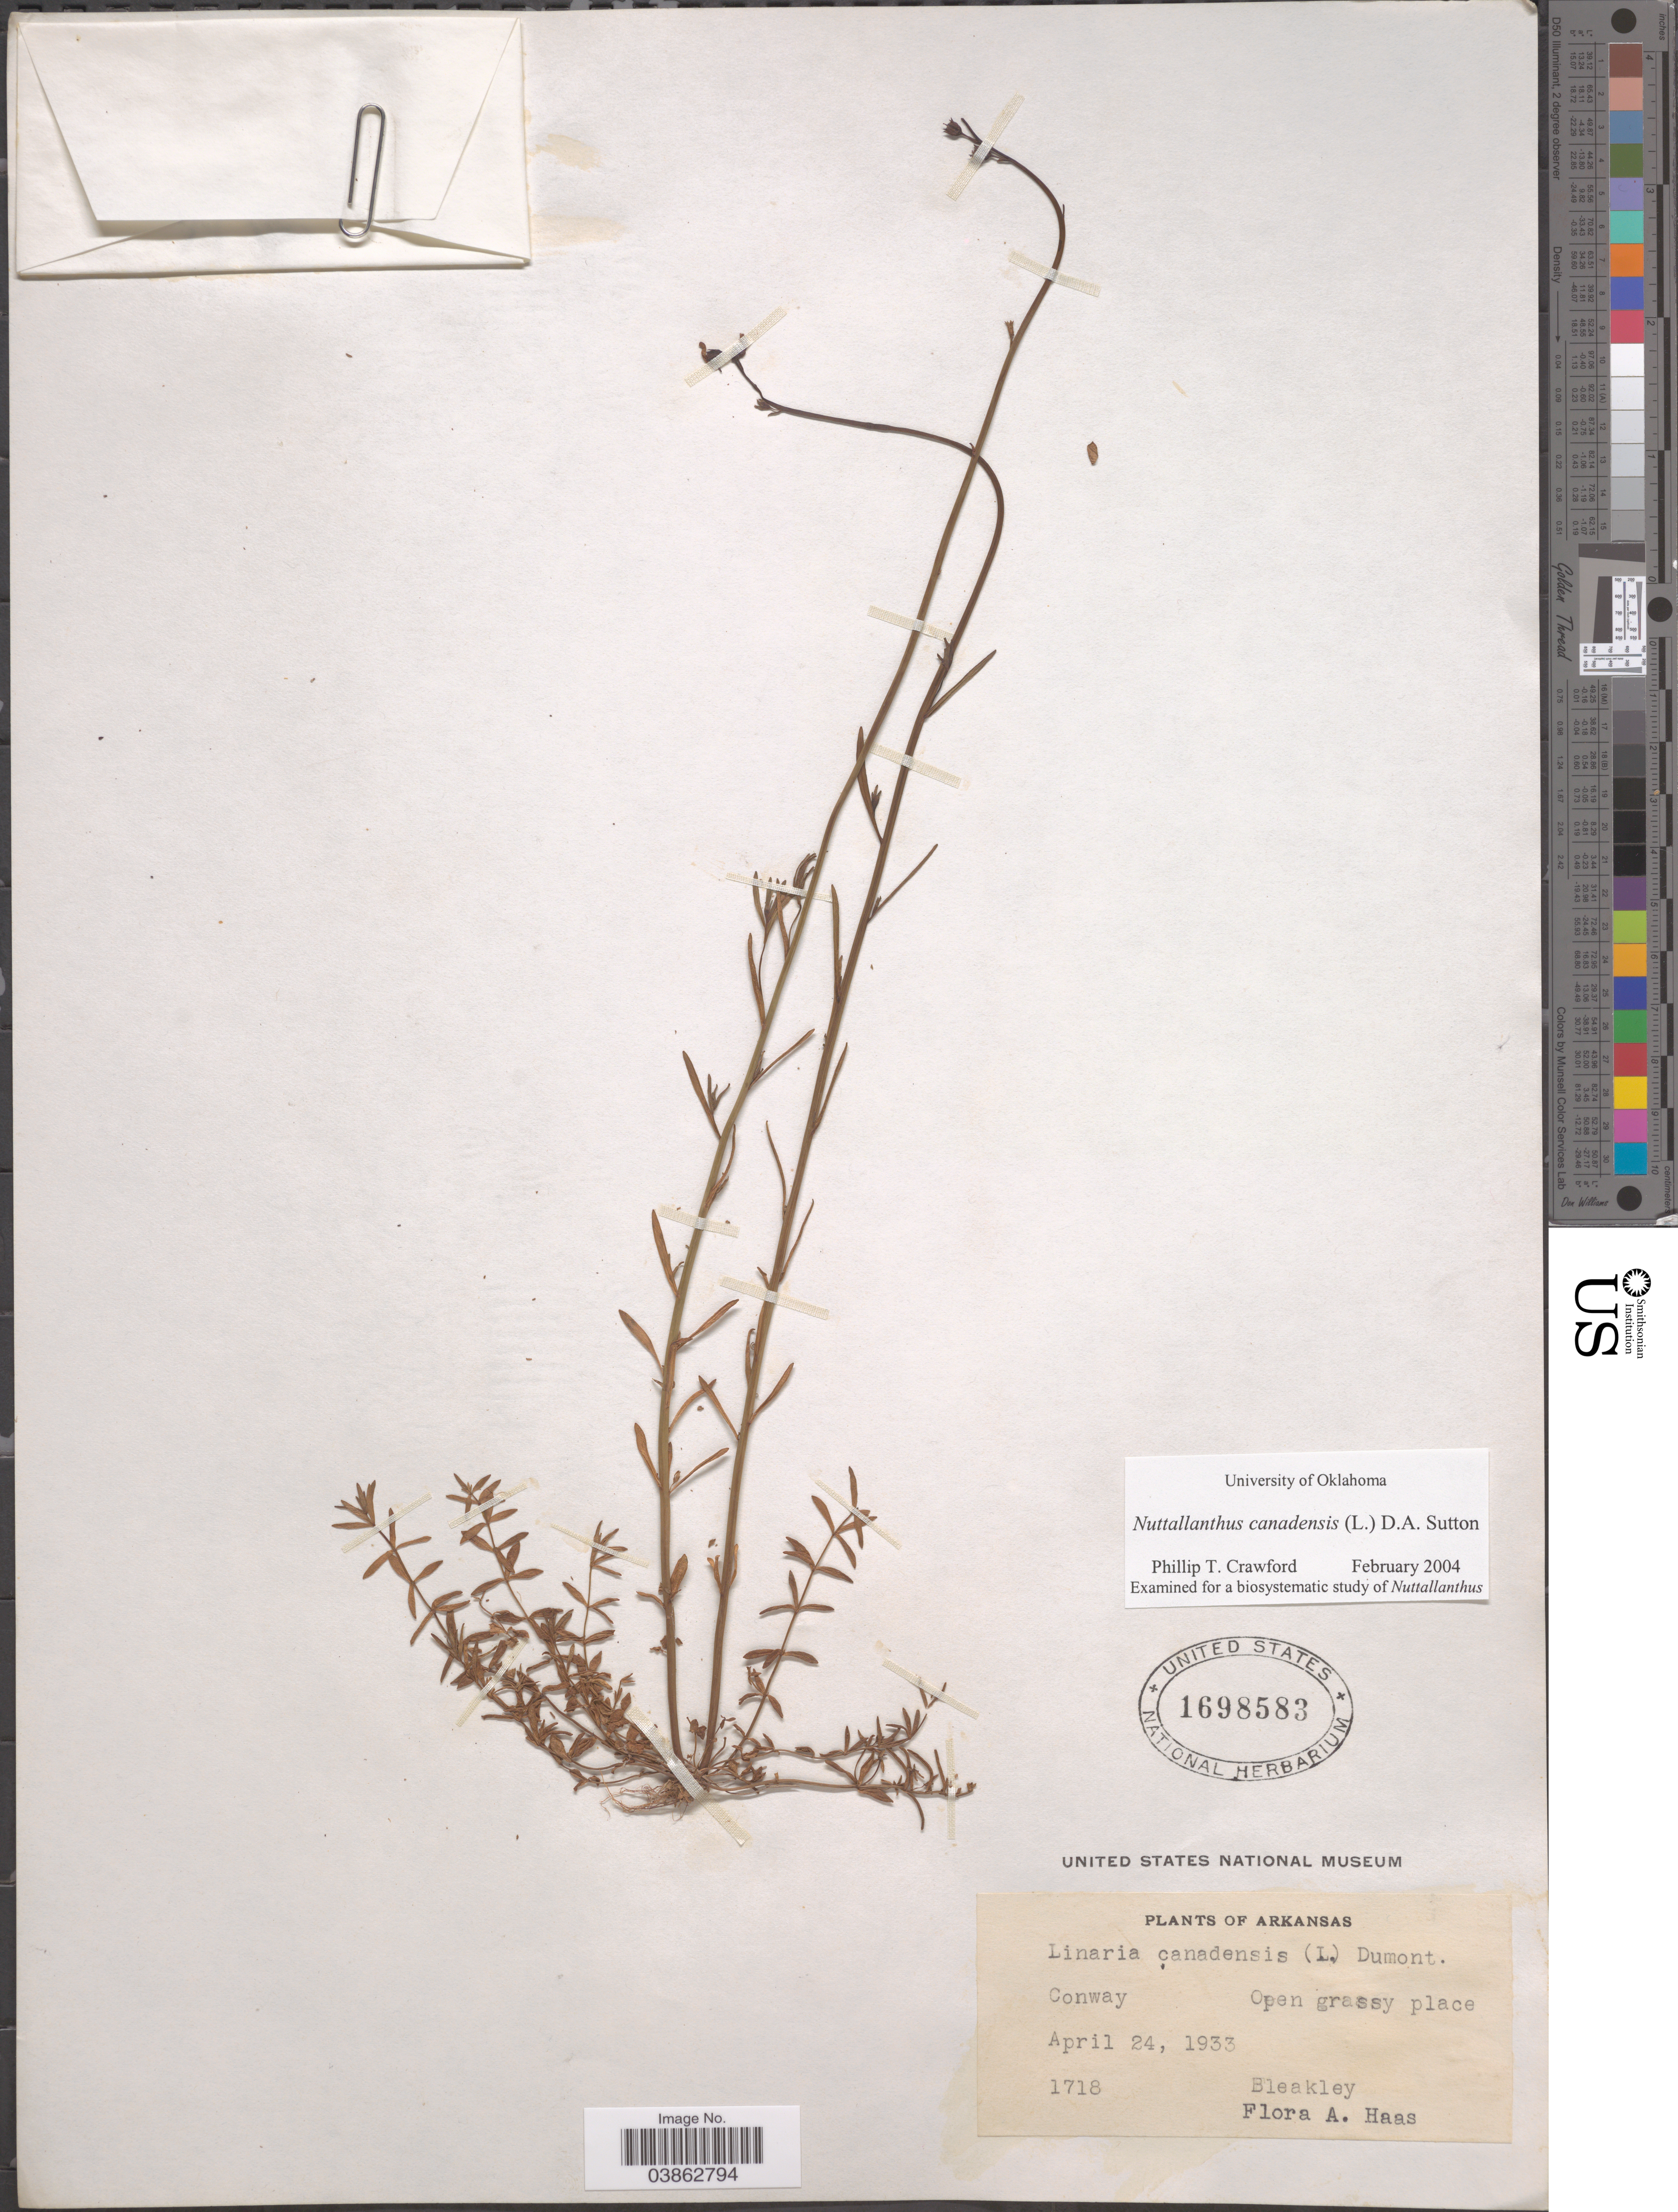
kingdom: Plantae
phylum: Tracheophyta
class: Magnoliopsida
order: Lamiales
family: Plantaginaceae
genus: Linaria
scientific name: Linaria canadensis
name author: (L.) Dum. Cours.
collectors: F. A. Haas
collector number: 1718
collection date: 1933-04-24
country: United States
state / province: Arkansas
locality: Conway. Open grassy place. Bleakley.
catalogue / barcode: US 1698583